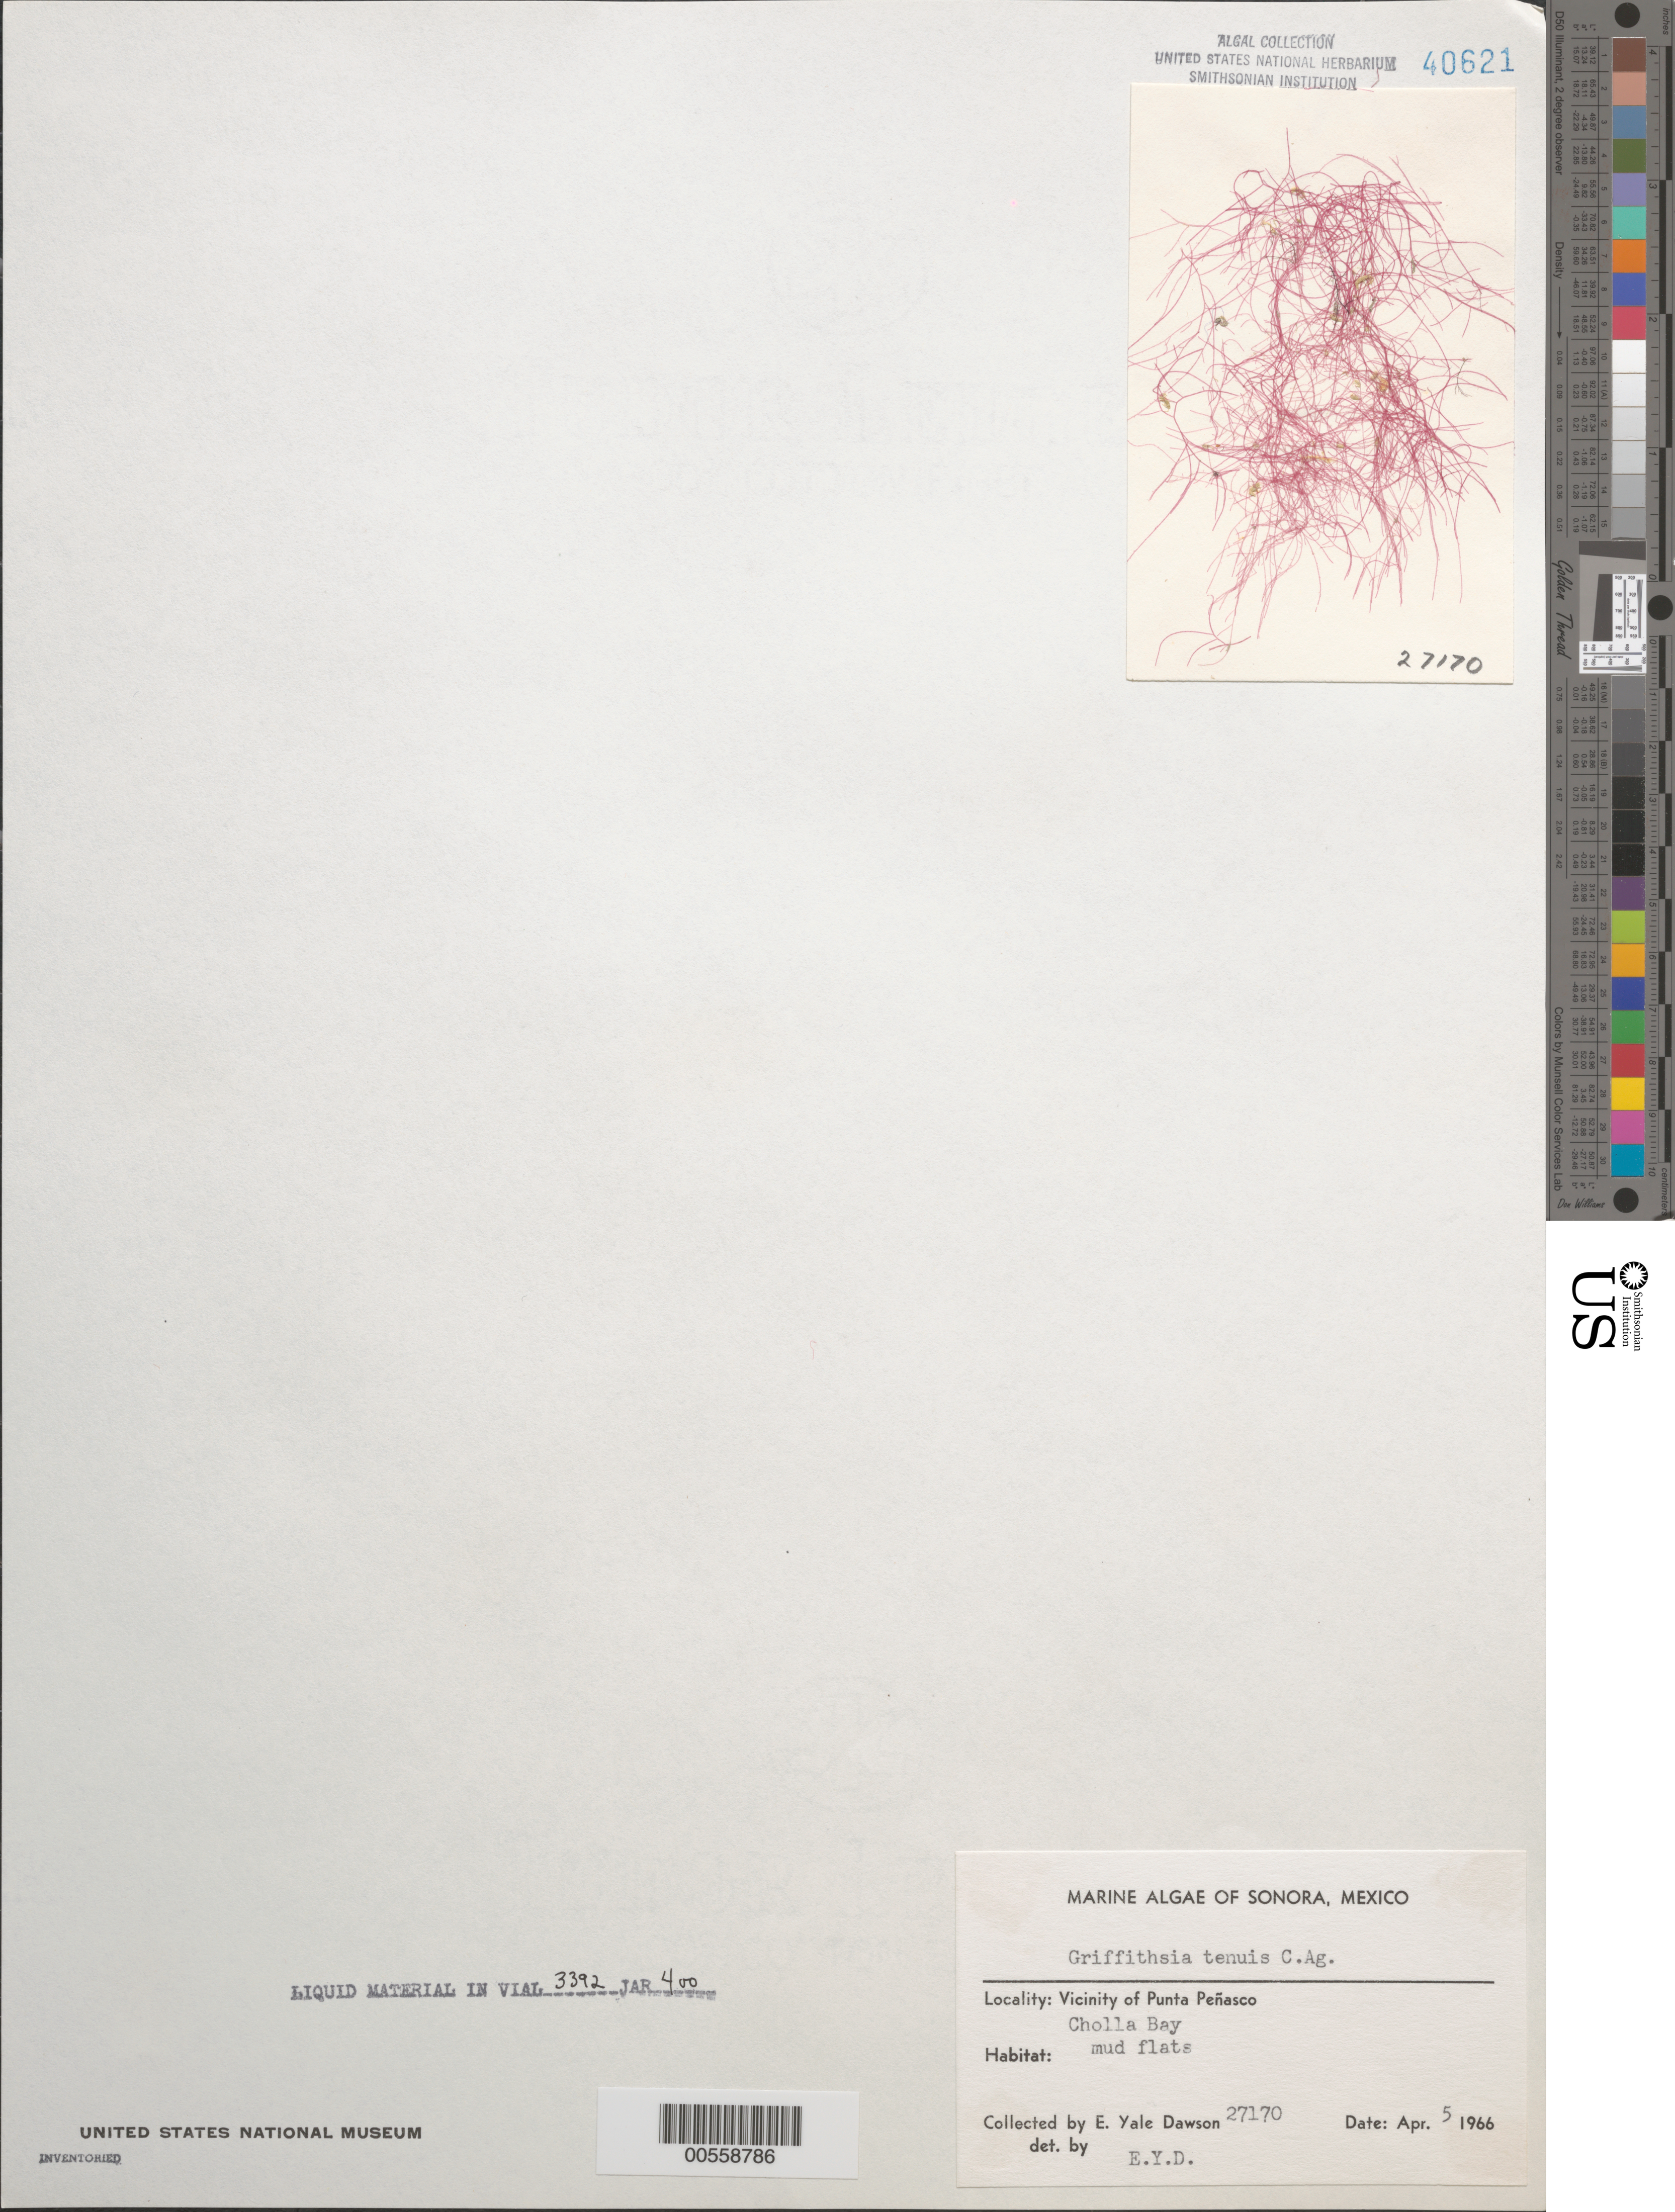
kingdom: Plantae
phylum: Rhodophyta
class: Florideophyceae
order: Ceramiales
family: Wrangeliaceae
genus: Anotrichium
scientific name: Anotrichium tenue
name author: (C. Agardh) Nägeli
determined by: Algae name updating Project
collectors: E. Y. Dawson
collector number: EYD 27170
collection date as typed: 05 Apr 1966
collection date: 1966-04-05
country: Mexico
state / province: Sonora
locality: Cholla Bay, Punta Penasco area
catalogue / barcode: US 40621